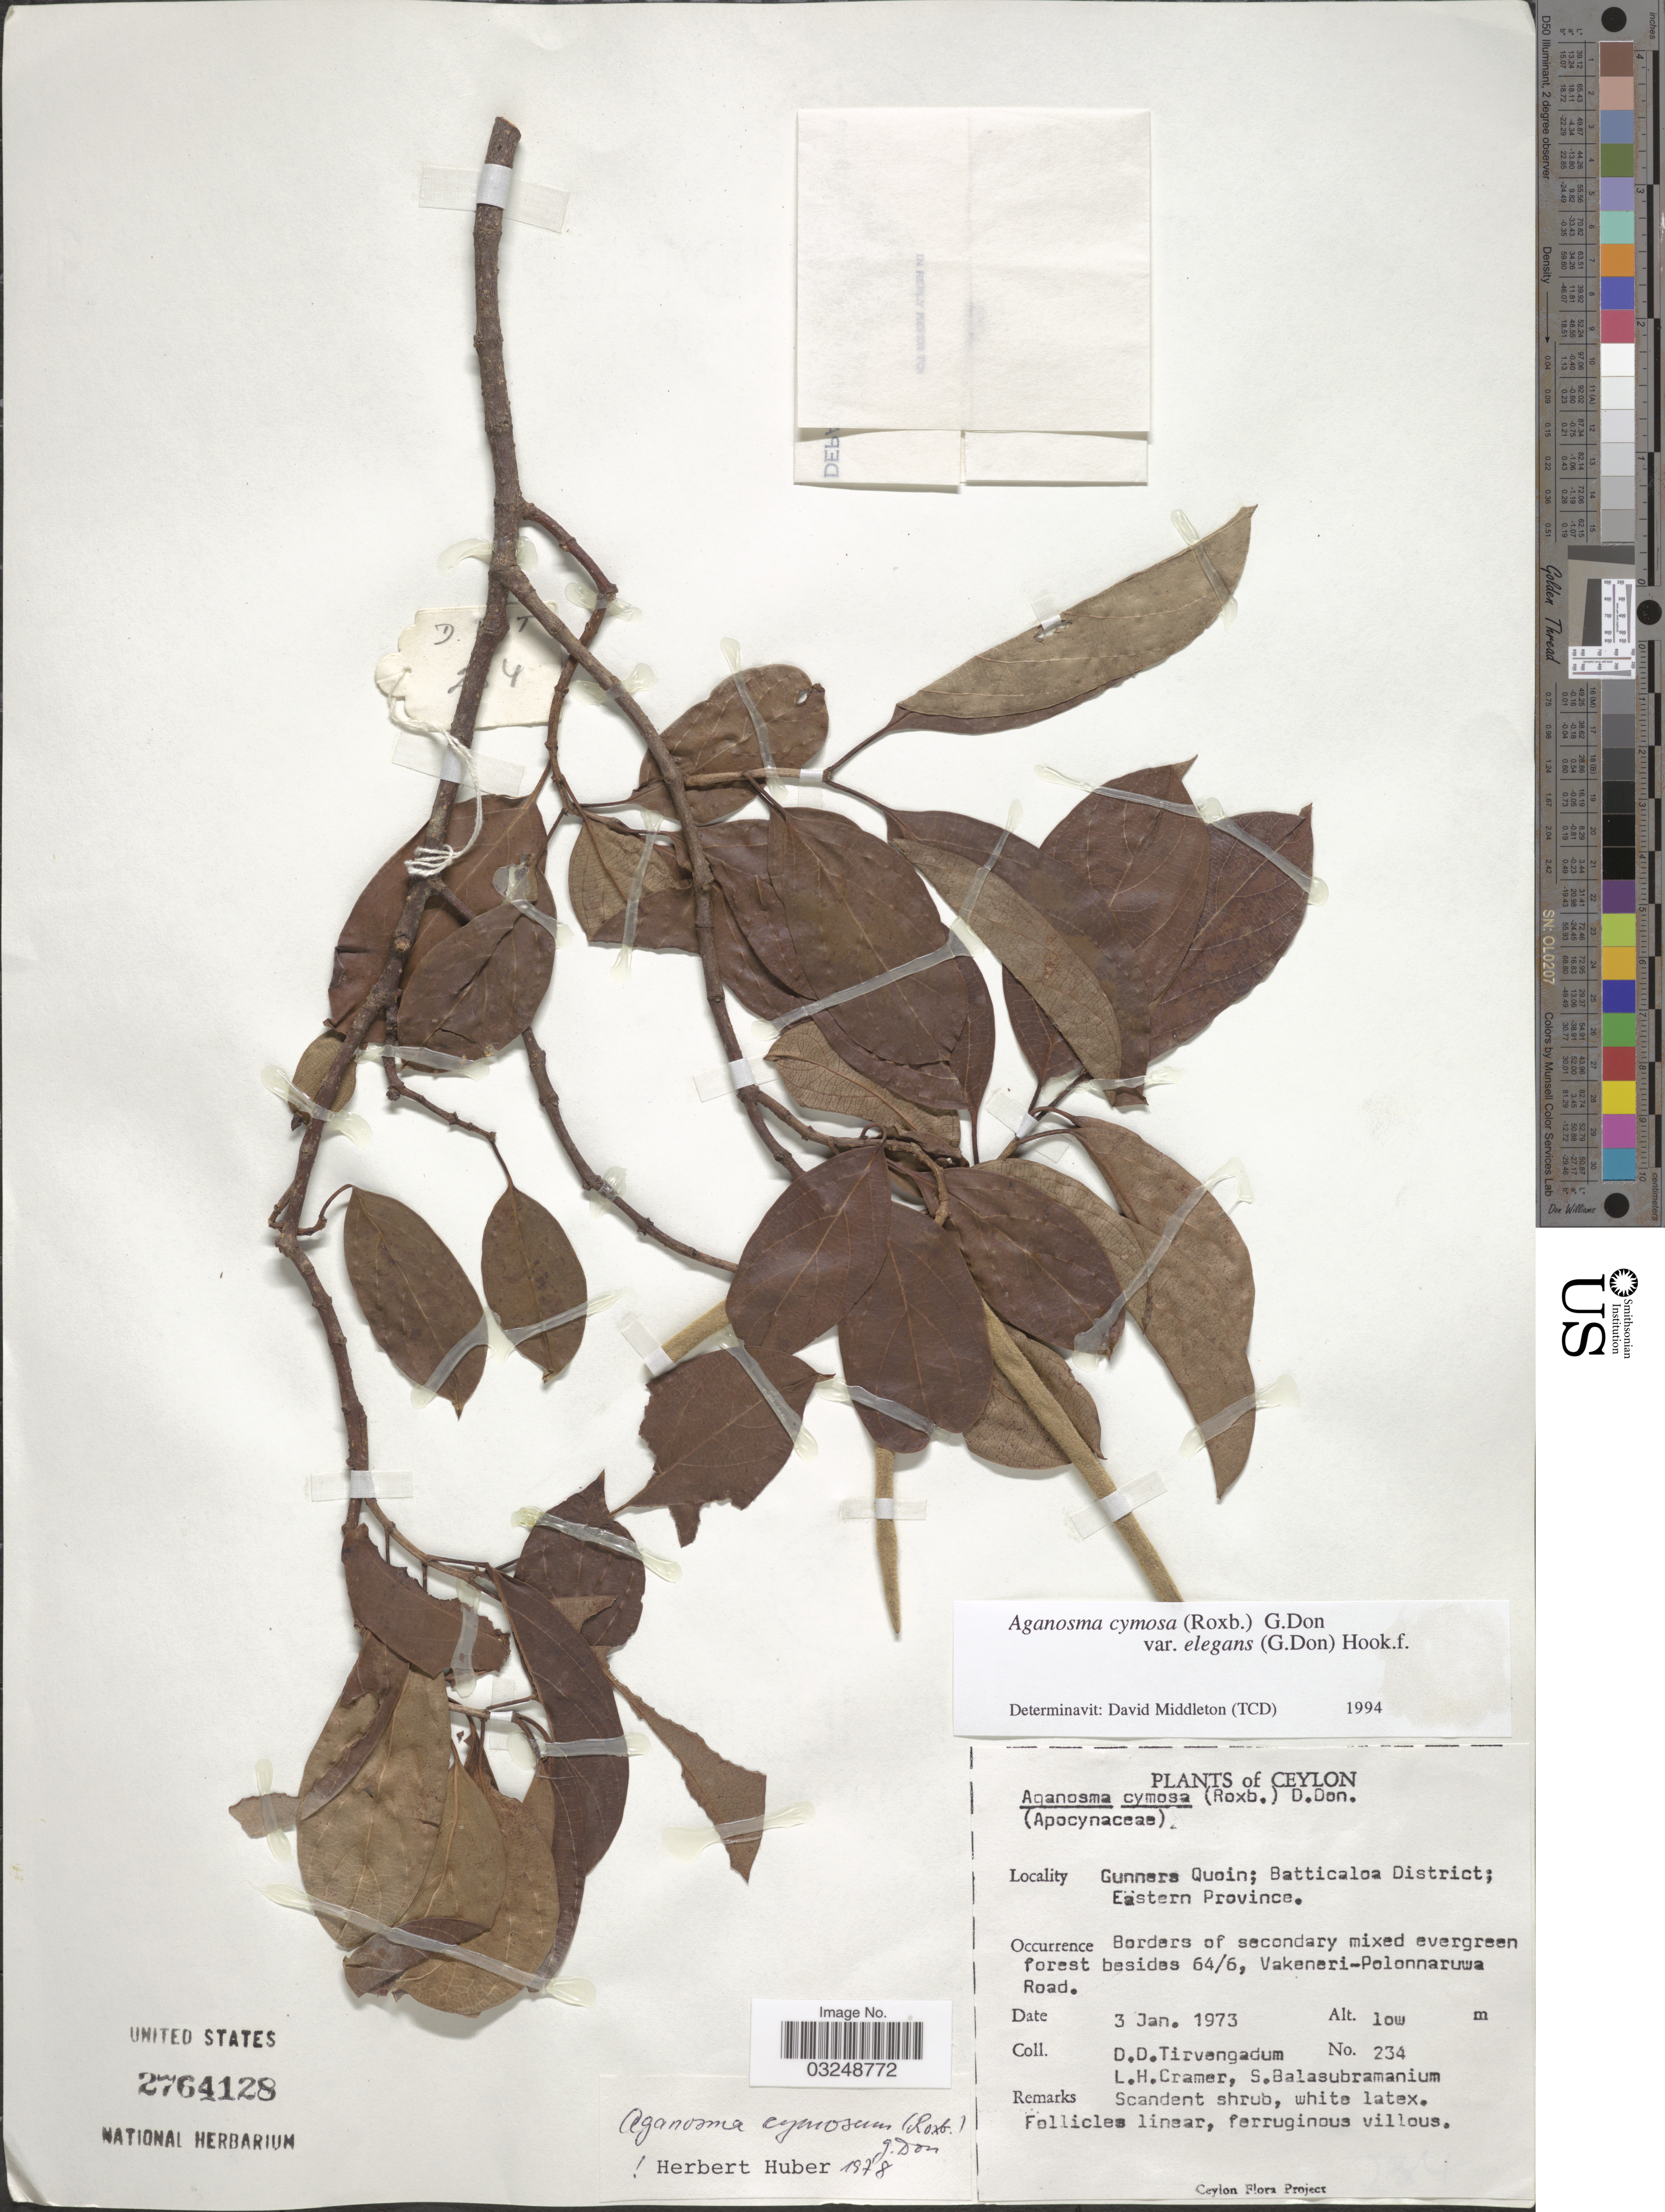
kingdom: Plantae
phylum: Tracheophyta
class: Magnoliopsida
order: Gentianales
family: Apocynaceae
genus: Aganosma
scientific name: Aganosma cymosa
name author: (Roxb.) G. Don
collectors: D. Tirvengadum, L. H. Cramer & S. Balasubramaniam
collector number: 234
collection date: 1973-01-03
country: Sri Lanka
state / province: Eastern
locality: Ceylon, Gunners Quoin; Batticaloa District; Eastern Province.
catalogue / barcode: US 2764128